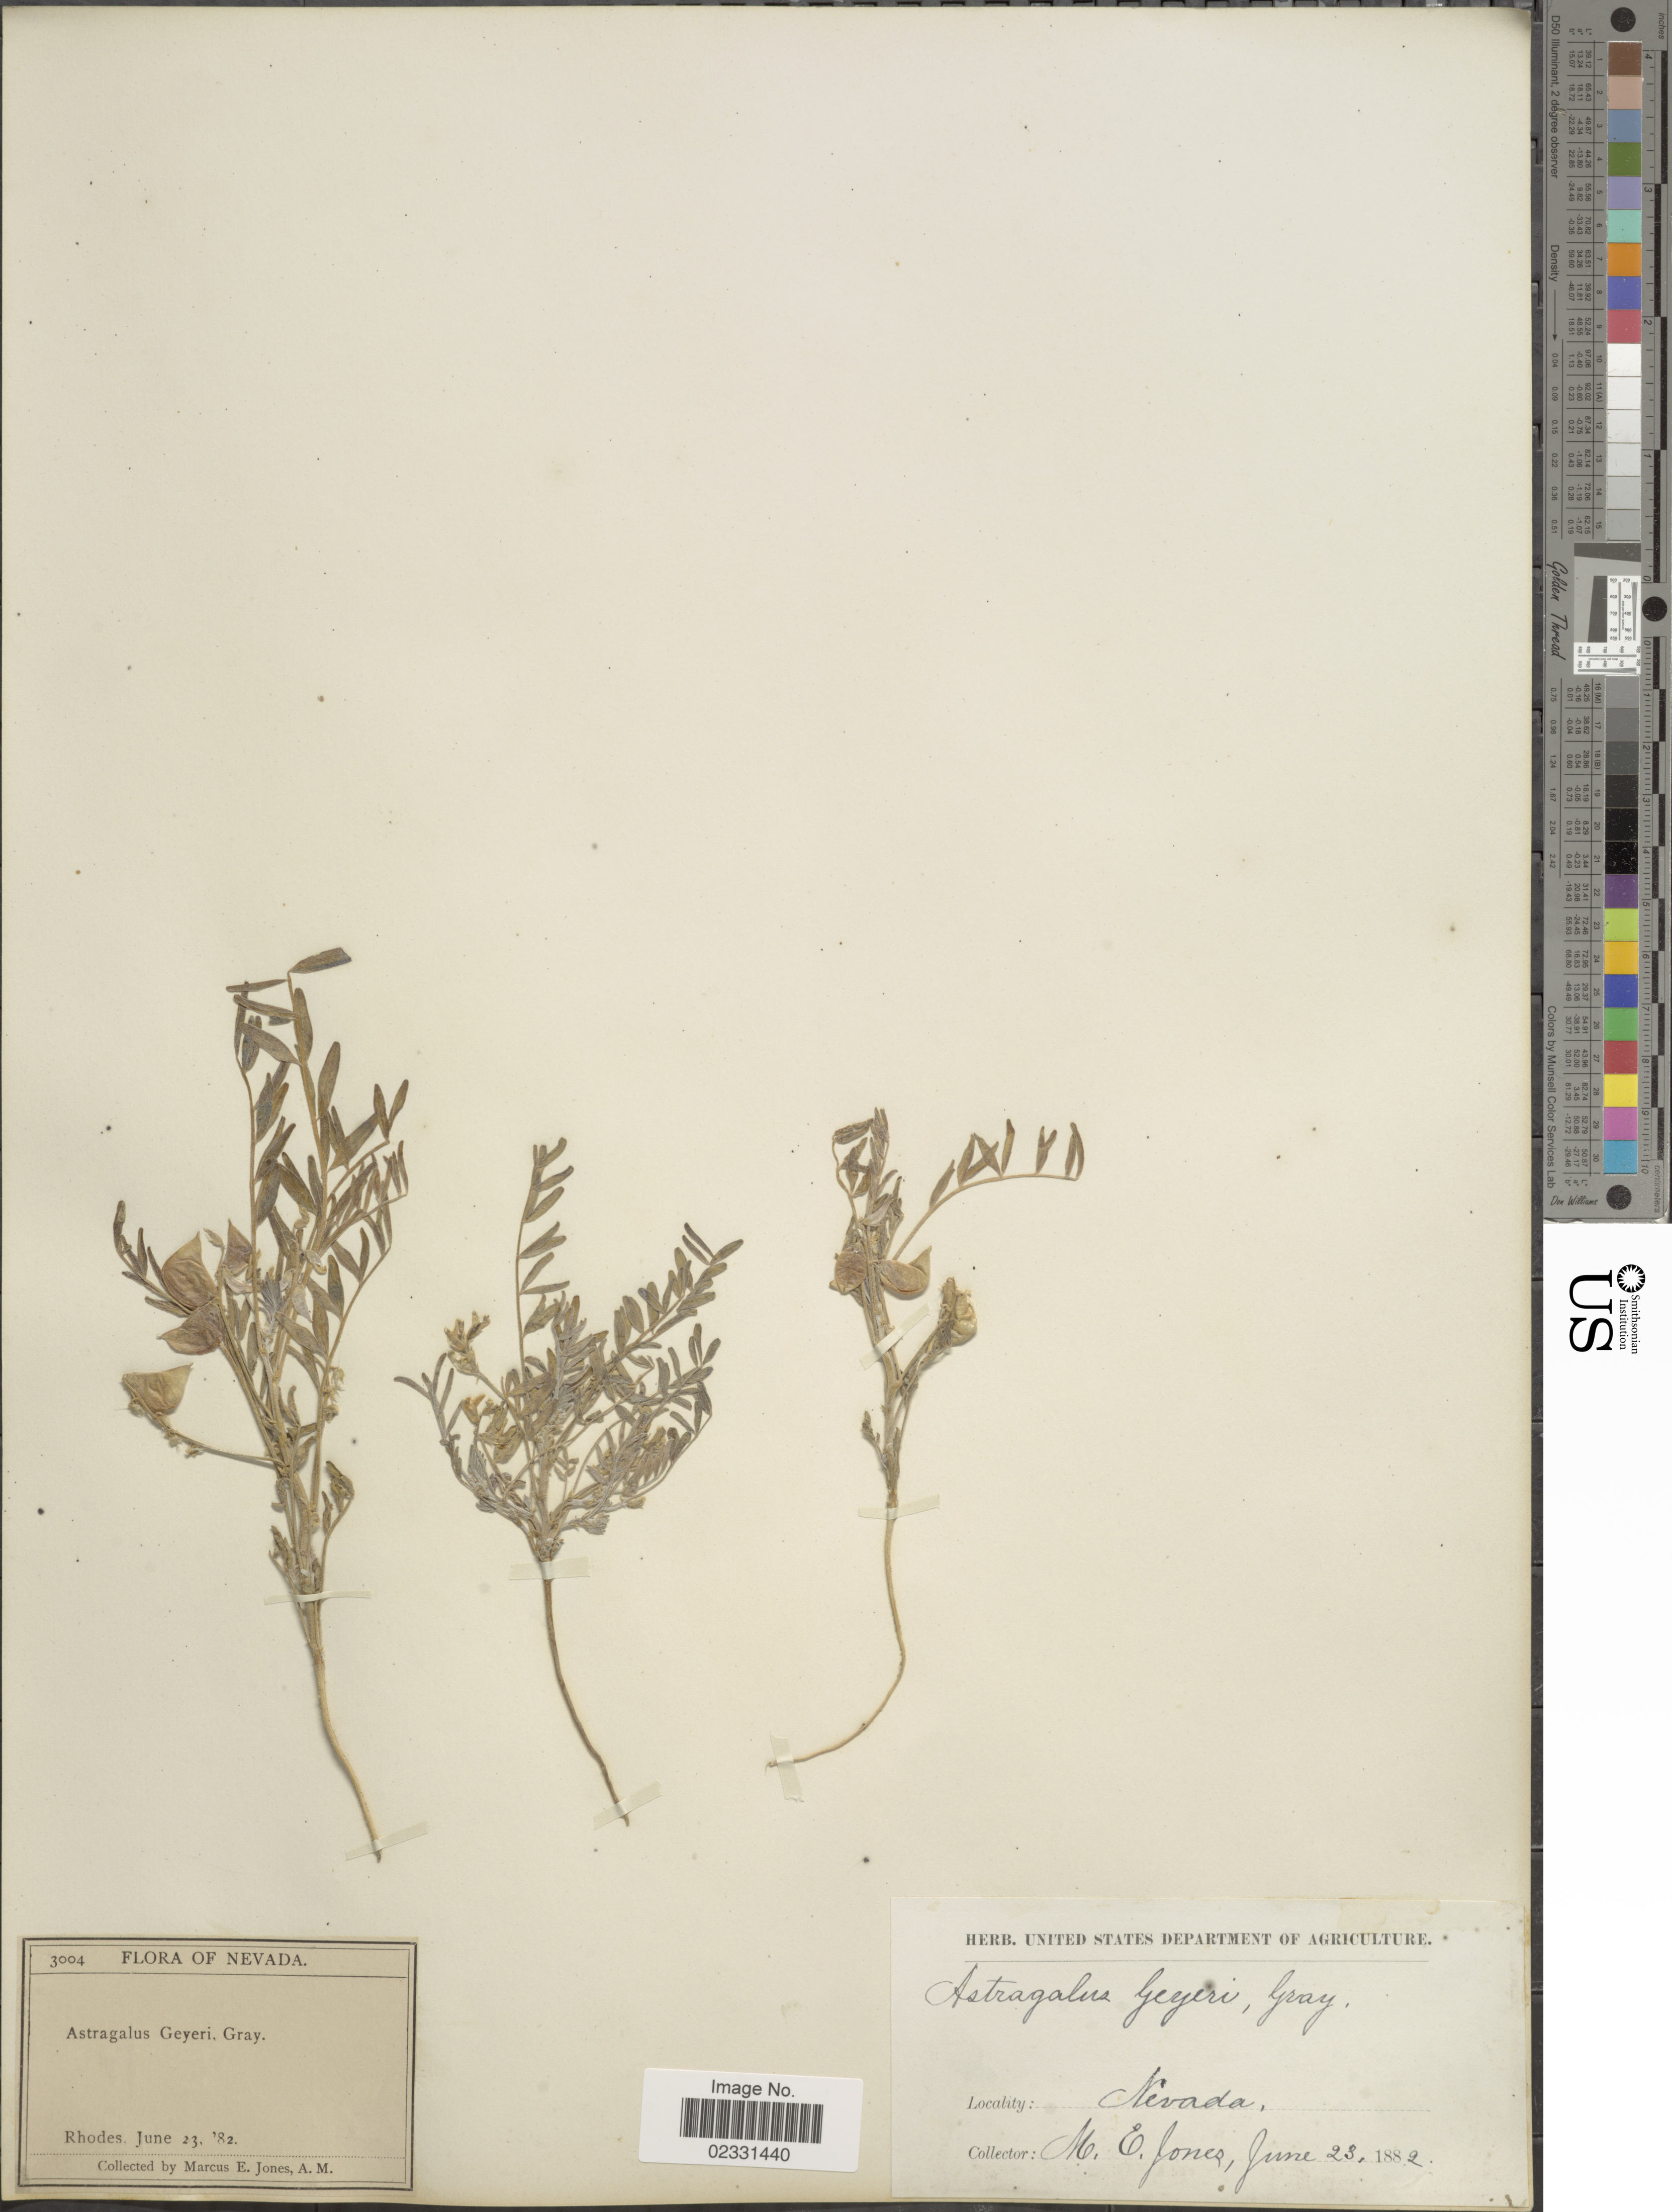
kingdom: Plantae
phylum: Tracheophyta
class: Magnoliopsida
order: Fabales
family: Fabaceae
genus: Astragalus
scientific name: Astragalus geyeri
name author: A. Gray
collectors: M. E. Jones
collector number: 3004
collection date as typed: Transcribed d/m/y: 23/6/82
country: United States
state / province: Nevada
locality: Rhodes